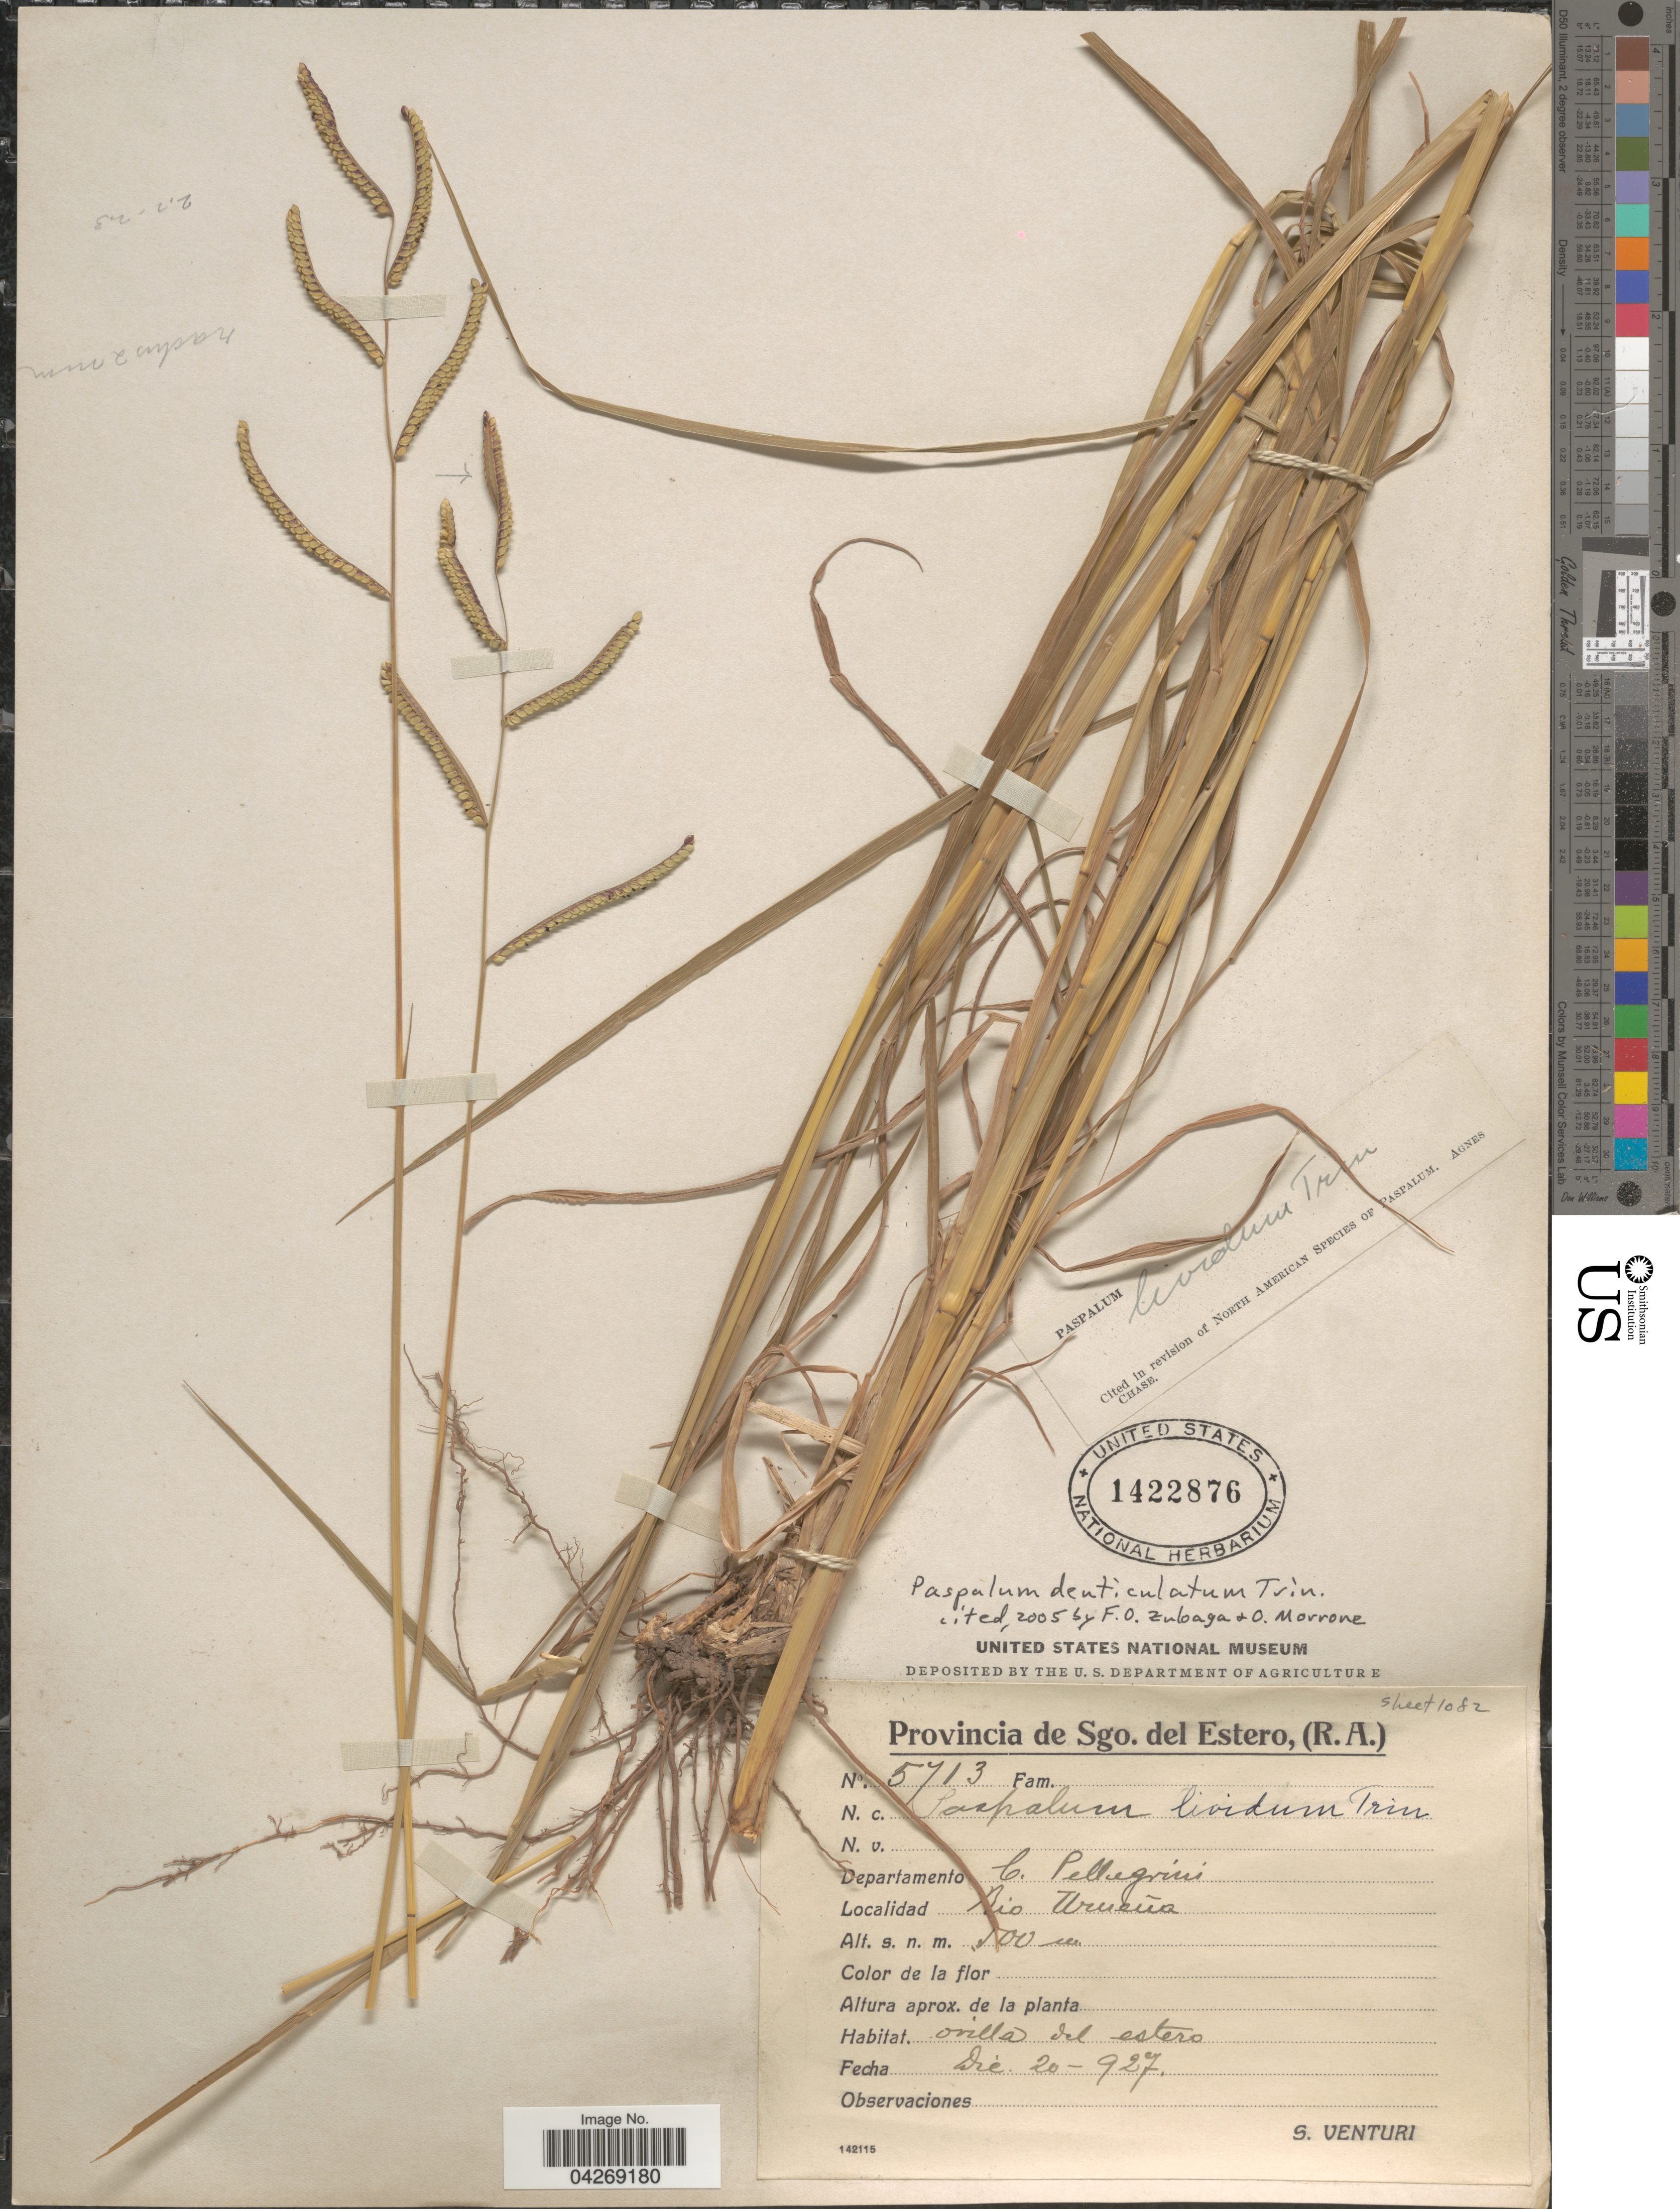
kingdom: Plantae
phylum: Tracheophyta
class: Liliopsida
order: Poales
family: Poaceae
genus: Paspalum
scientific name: Paspalum denticulatum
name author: Trin.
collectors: S. Venturi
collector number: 5713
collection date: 1927-12-20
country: Argentina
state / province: Santiago del Estero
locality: Departamento C. Pellegrini. Rio Urueña.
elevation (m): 500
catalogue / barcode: US 1422876